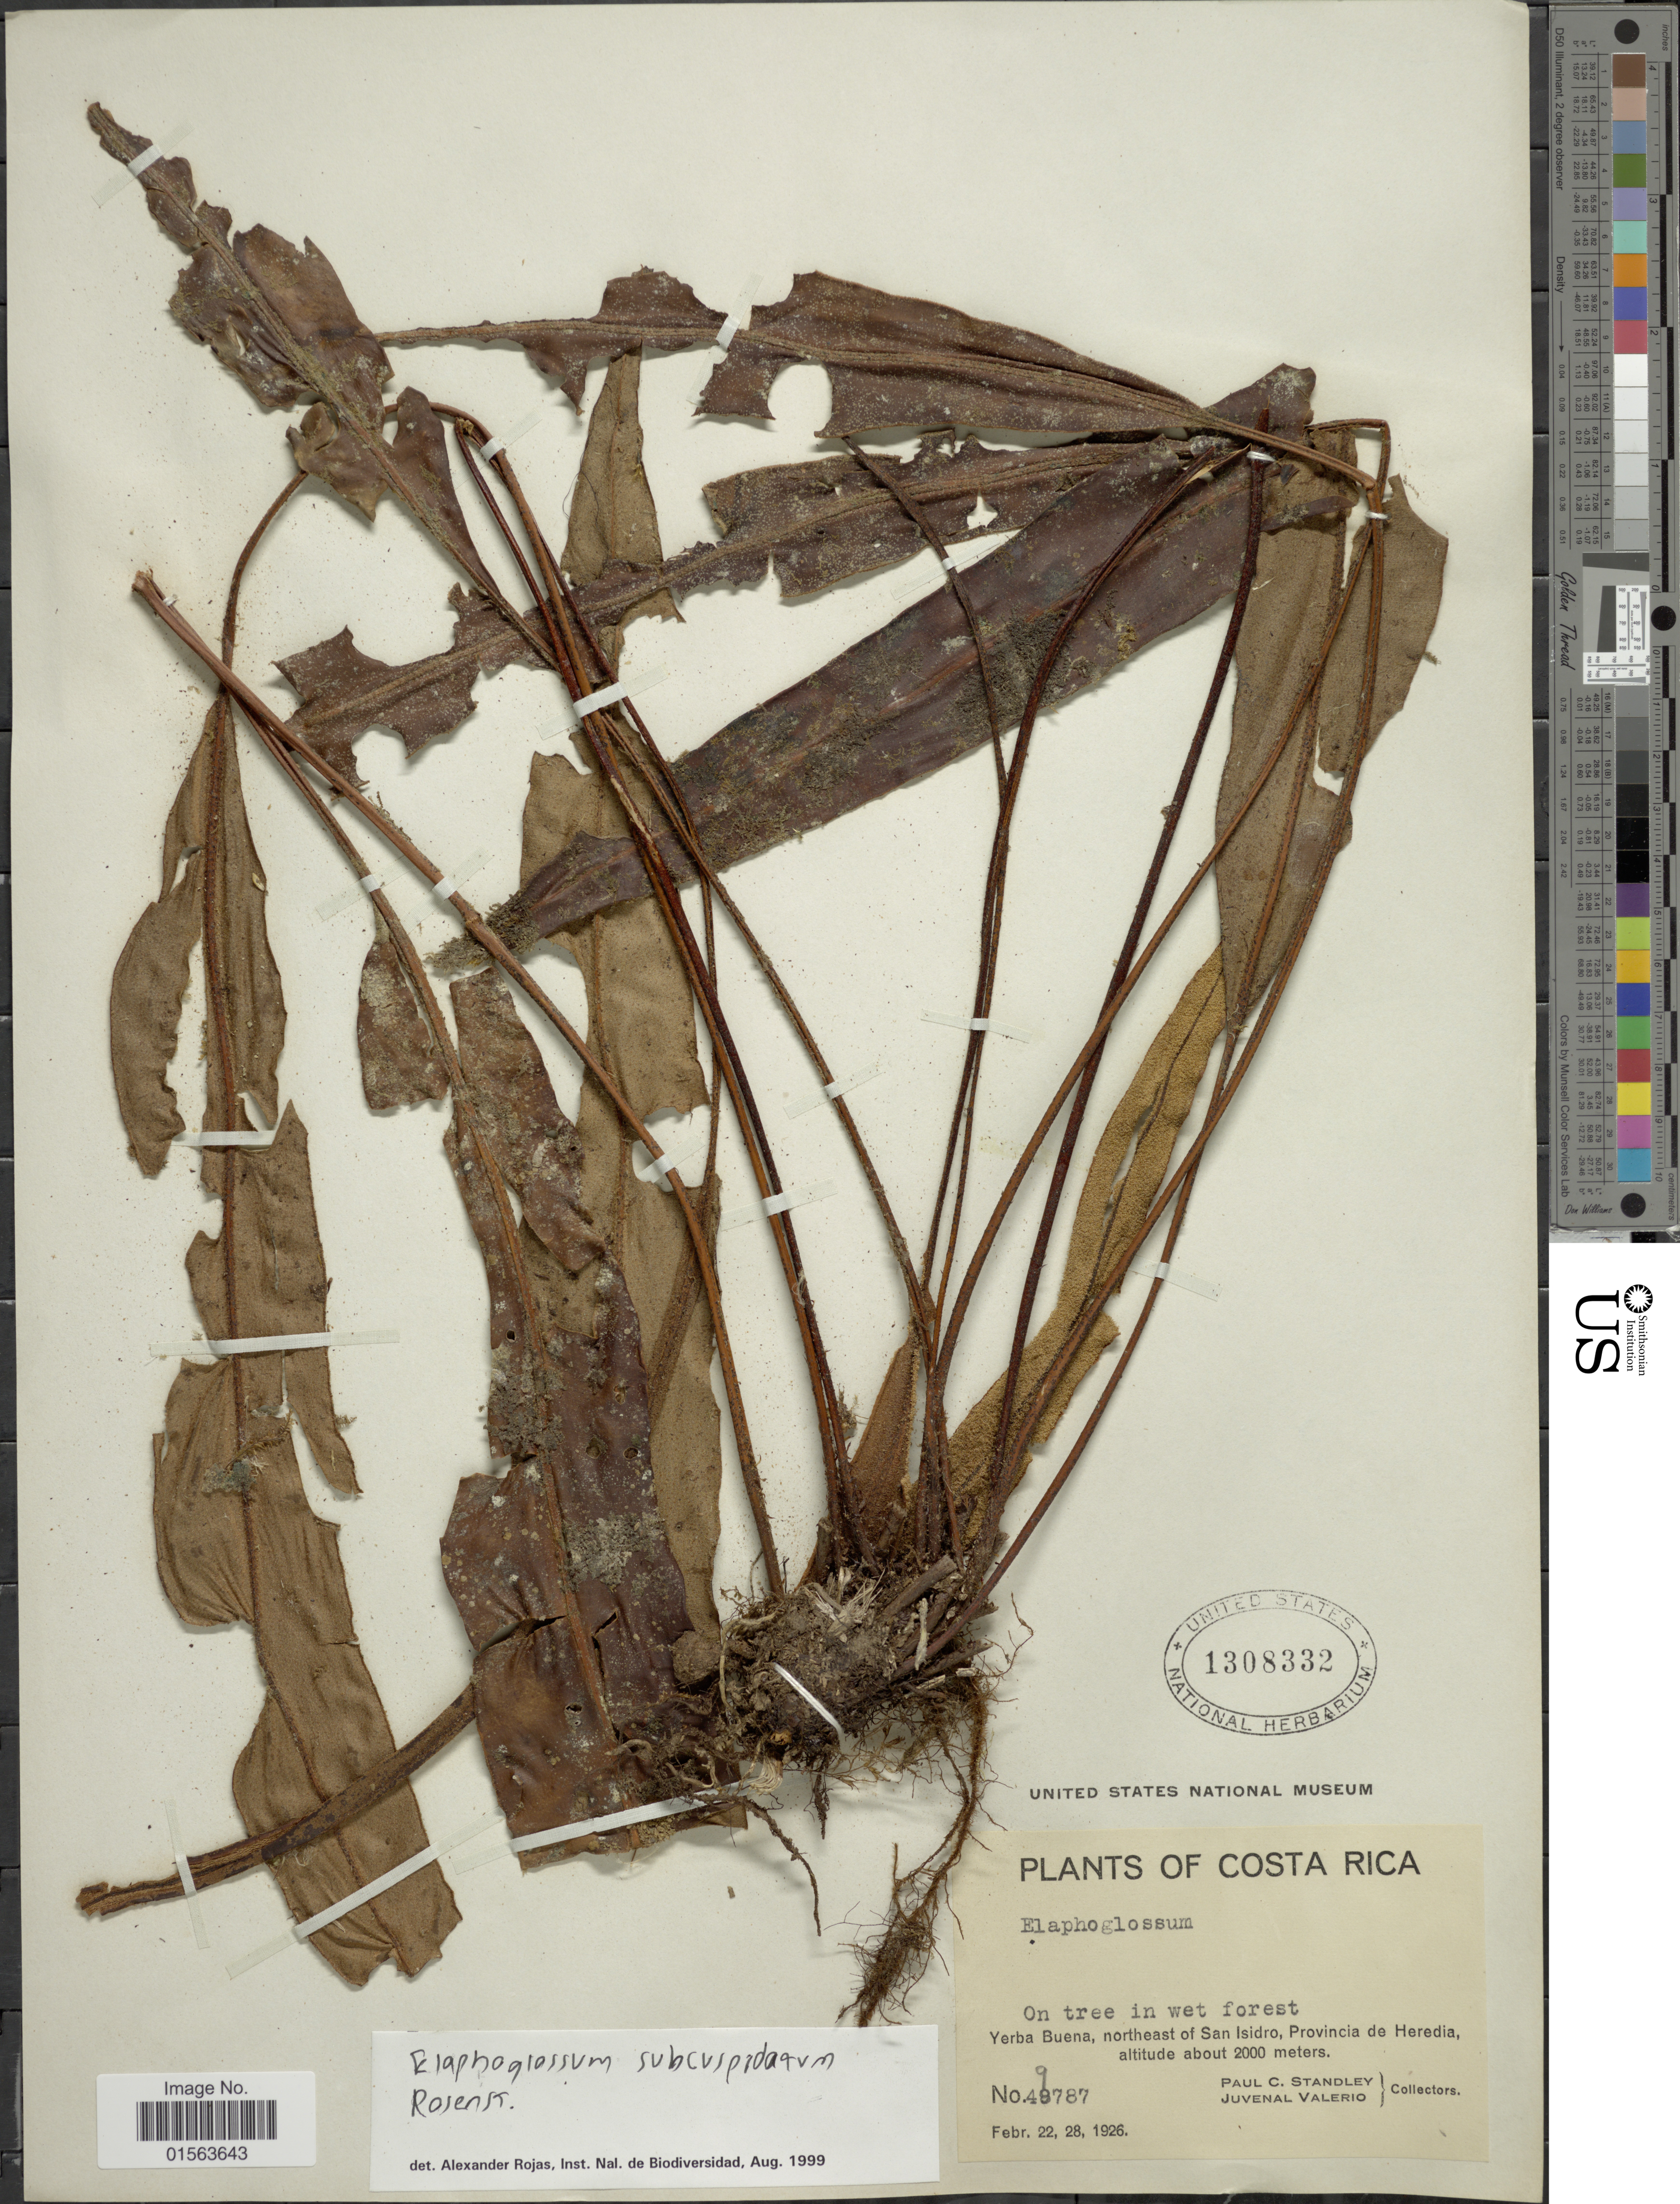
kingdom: Plantae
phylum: Tracheophyta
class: Polypodiopsida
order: Polypodiales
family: Dryopteridaceae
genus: Elaphoglossum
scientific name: Elaphoglossum subcuspidatum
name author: Rosenst.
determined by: Matos, F. B.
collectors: P. C. Standley & J. Valerio R.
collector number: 49787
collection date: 1926-02-22/1926-02-28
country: Costa Rica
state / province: Heredia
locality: Yerba Buena, northeast of San Isidro, Provincia de Heredia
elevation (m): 2000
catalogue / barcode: US 1308332